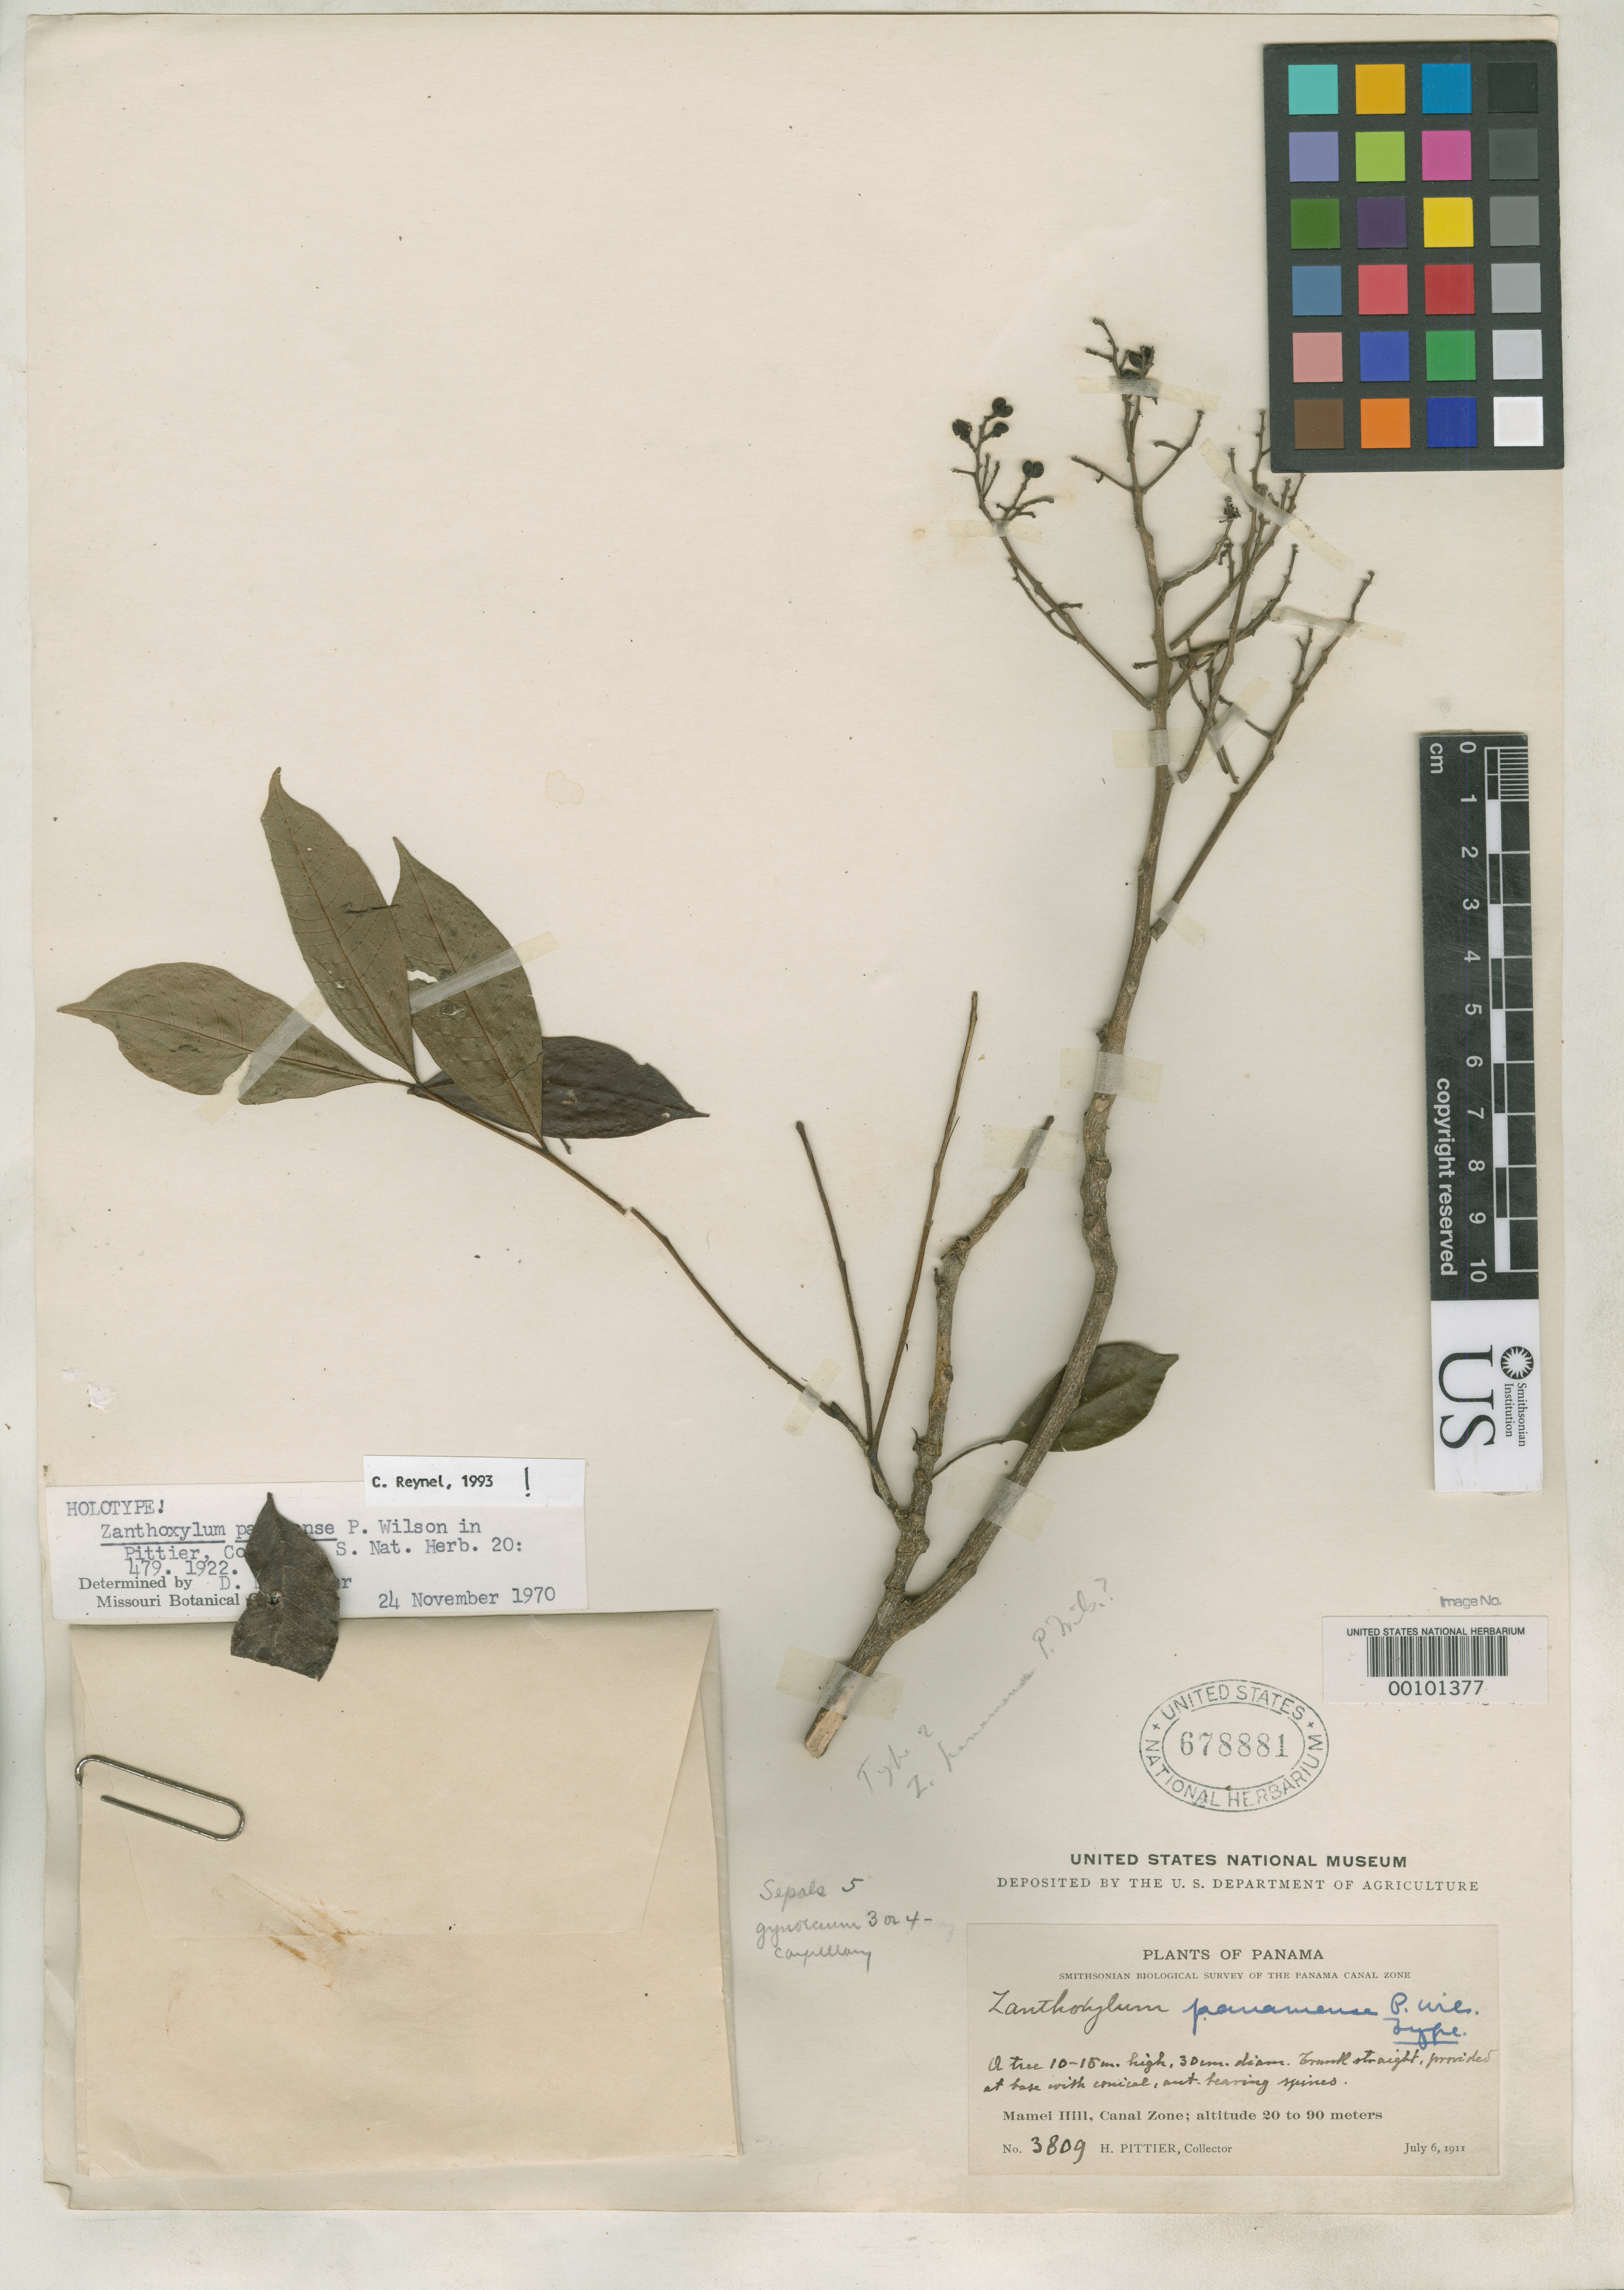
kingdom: Plantae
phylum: Tracheophyta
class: Magnoliopsida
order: Sapindales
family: Rutaceae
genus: Zanthoxylum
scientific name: Zanthoxylum panamense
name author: P. Wilson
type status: Holotype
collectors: H. F. Pittier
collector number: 3809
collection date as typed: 06 Jul 1911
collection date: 1911-07-06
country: Panama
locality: Mamei Hill.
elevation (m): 20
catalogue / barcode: US 678881